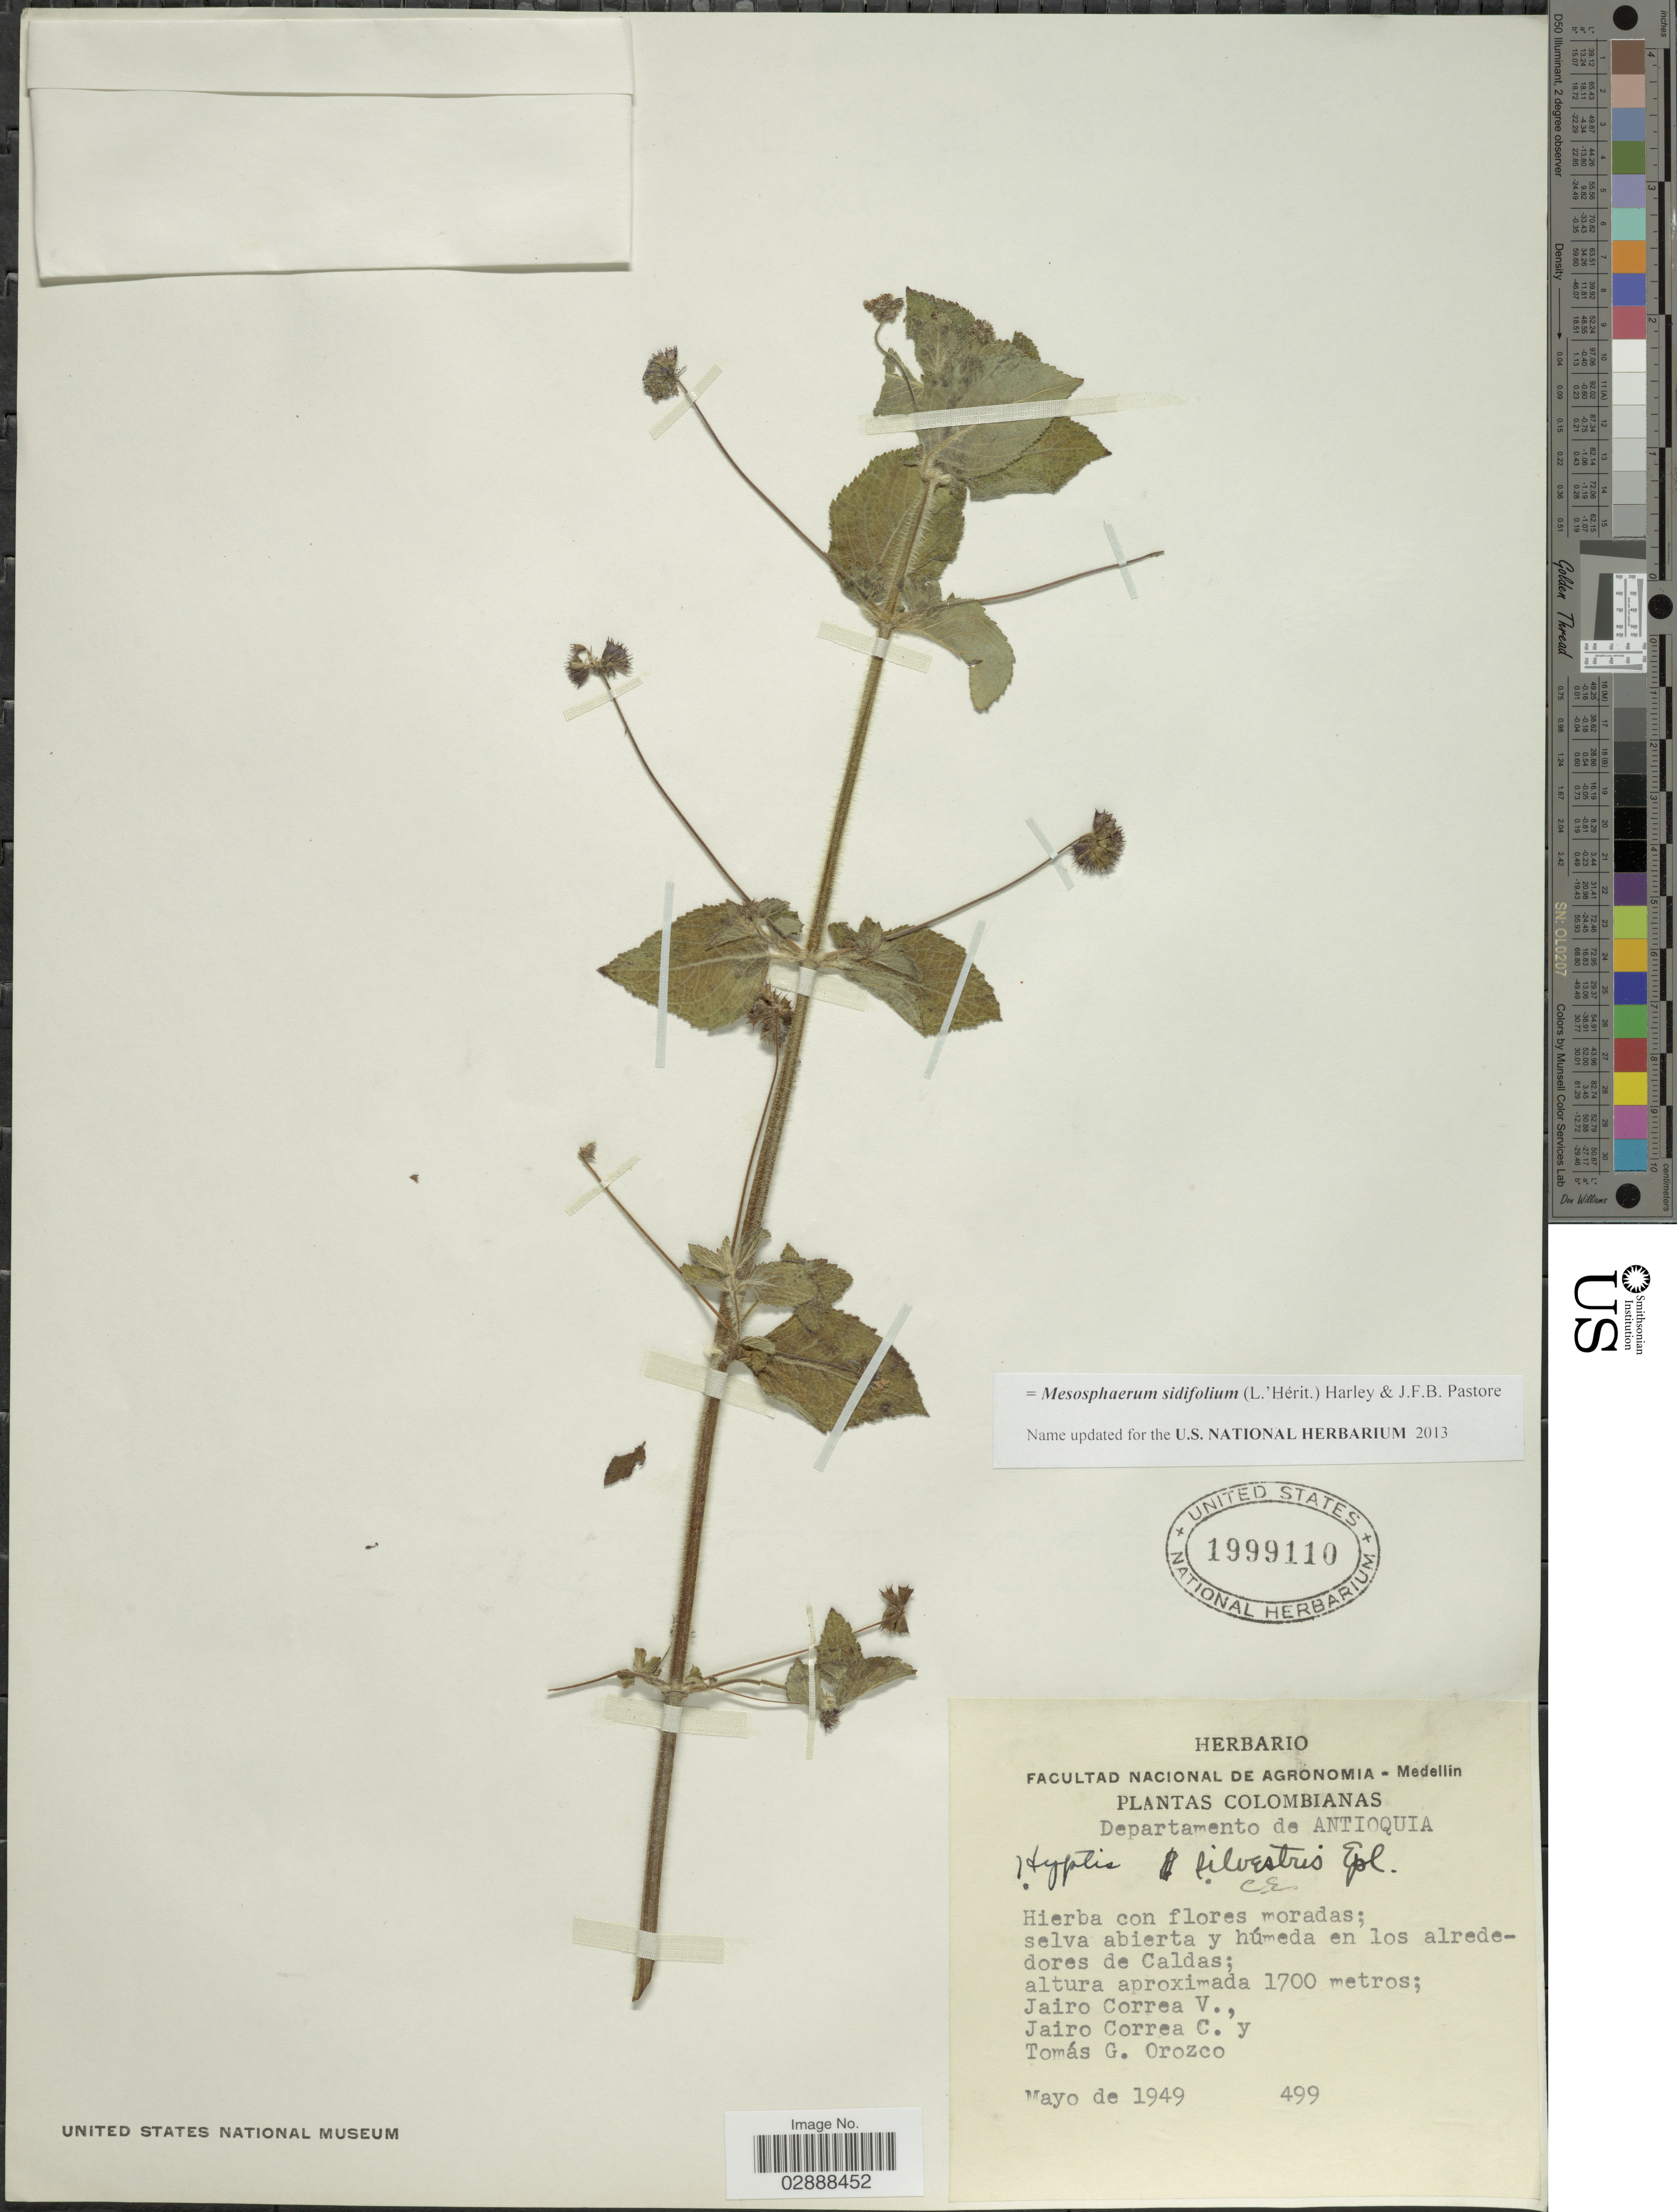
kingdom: Plantae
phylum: Tracheophyta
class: Magnoliopsida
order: Lamiales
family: Lamiaceae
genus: Mesosphaerum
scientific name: Mesosphaerum sidifolium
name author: (L'Hér.) Harley & J.F.B. Pastore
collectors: J. Correa V., J. Correa & T. Orozco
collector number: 499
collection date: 1949-05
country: Colombia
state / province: Antioquia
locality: Departamento de Antioquia, selva abierta y húmeda en los alrededores de Caldas.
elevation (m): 1700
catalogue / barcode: US 1999110